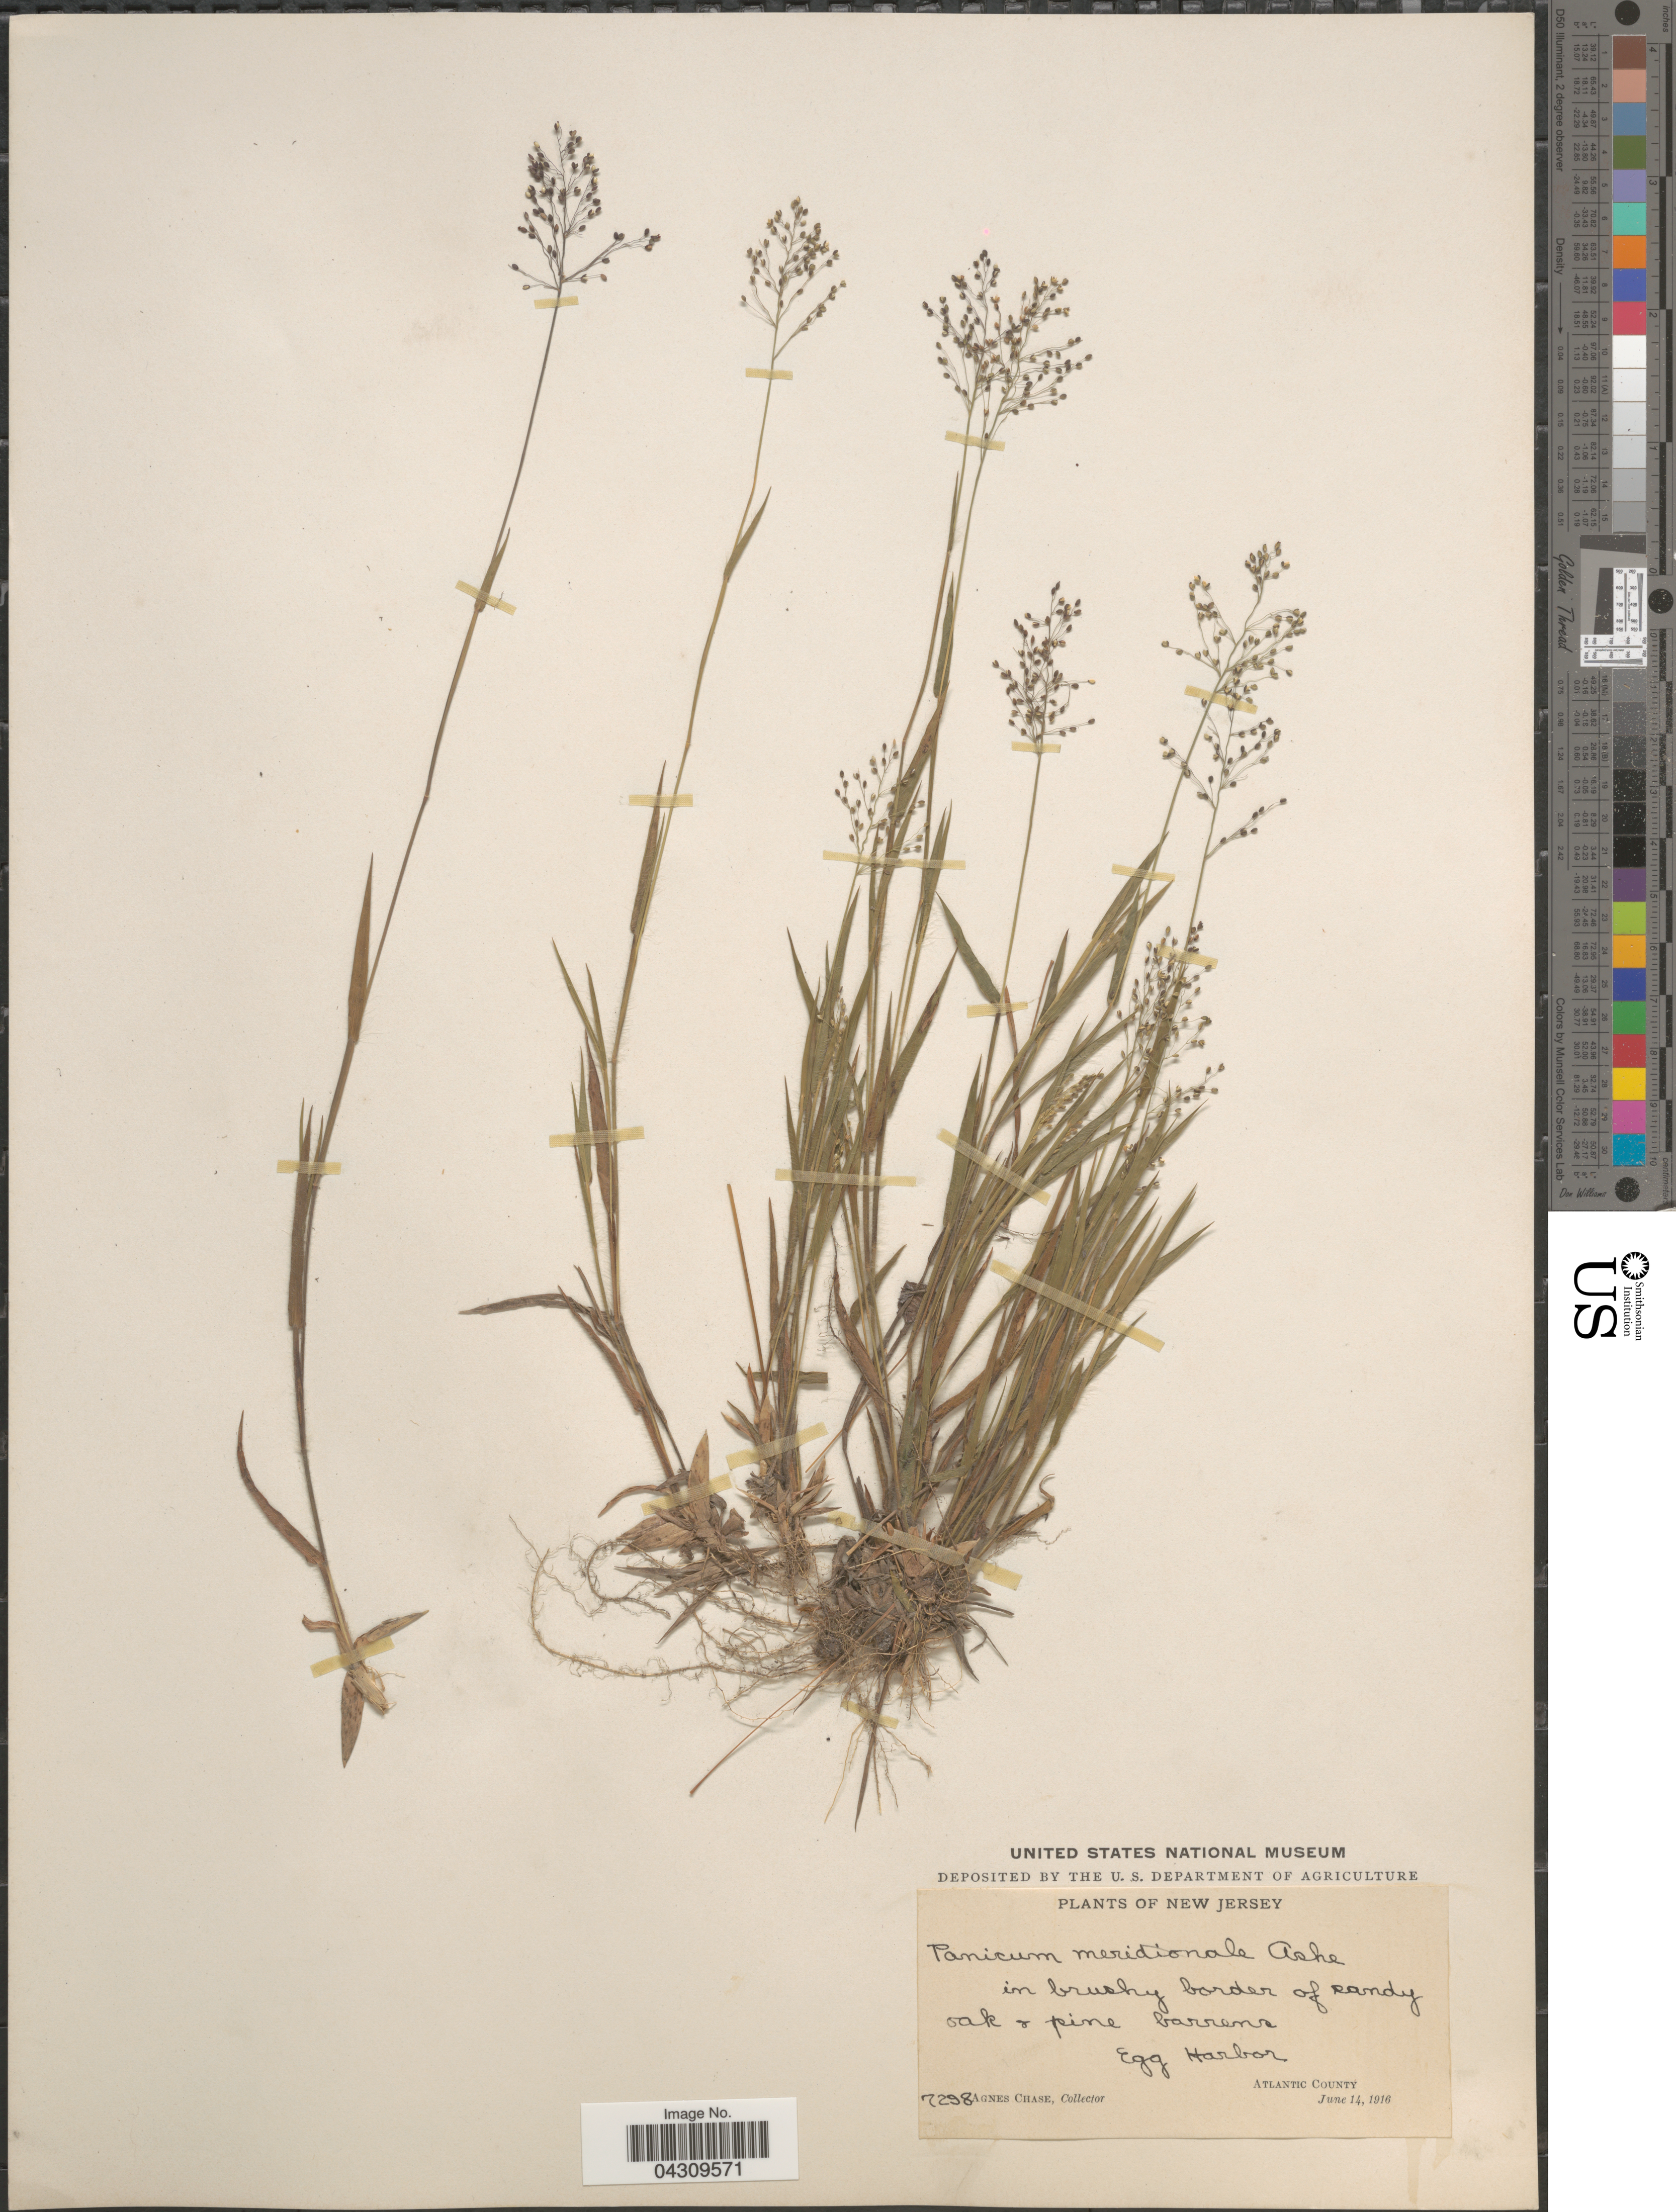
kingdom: Plantae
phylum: Tracheophyta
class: Liliopsida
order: Poales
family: Poaceae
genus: Dichanthelium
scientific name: Dichanthelium acuminatum var. acuminatum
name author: (Sw.) Gould & C.A. Clark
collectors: A. Chase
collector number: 7298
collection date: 1916-06-14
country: United States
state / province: New Jersey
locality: Egg Harbor. Atlantic County.